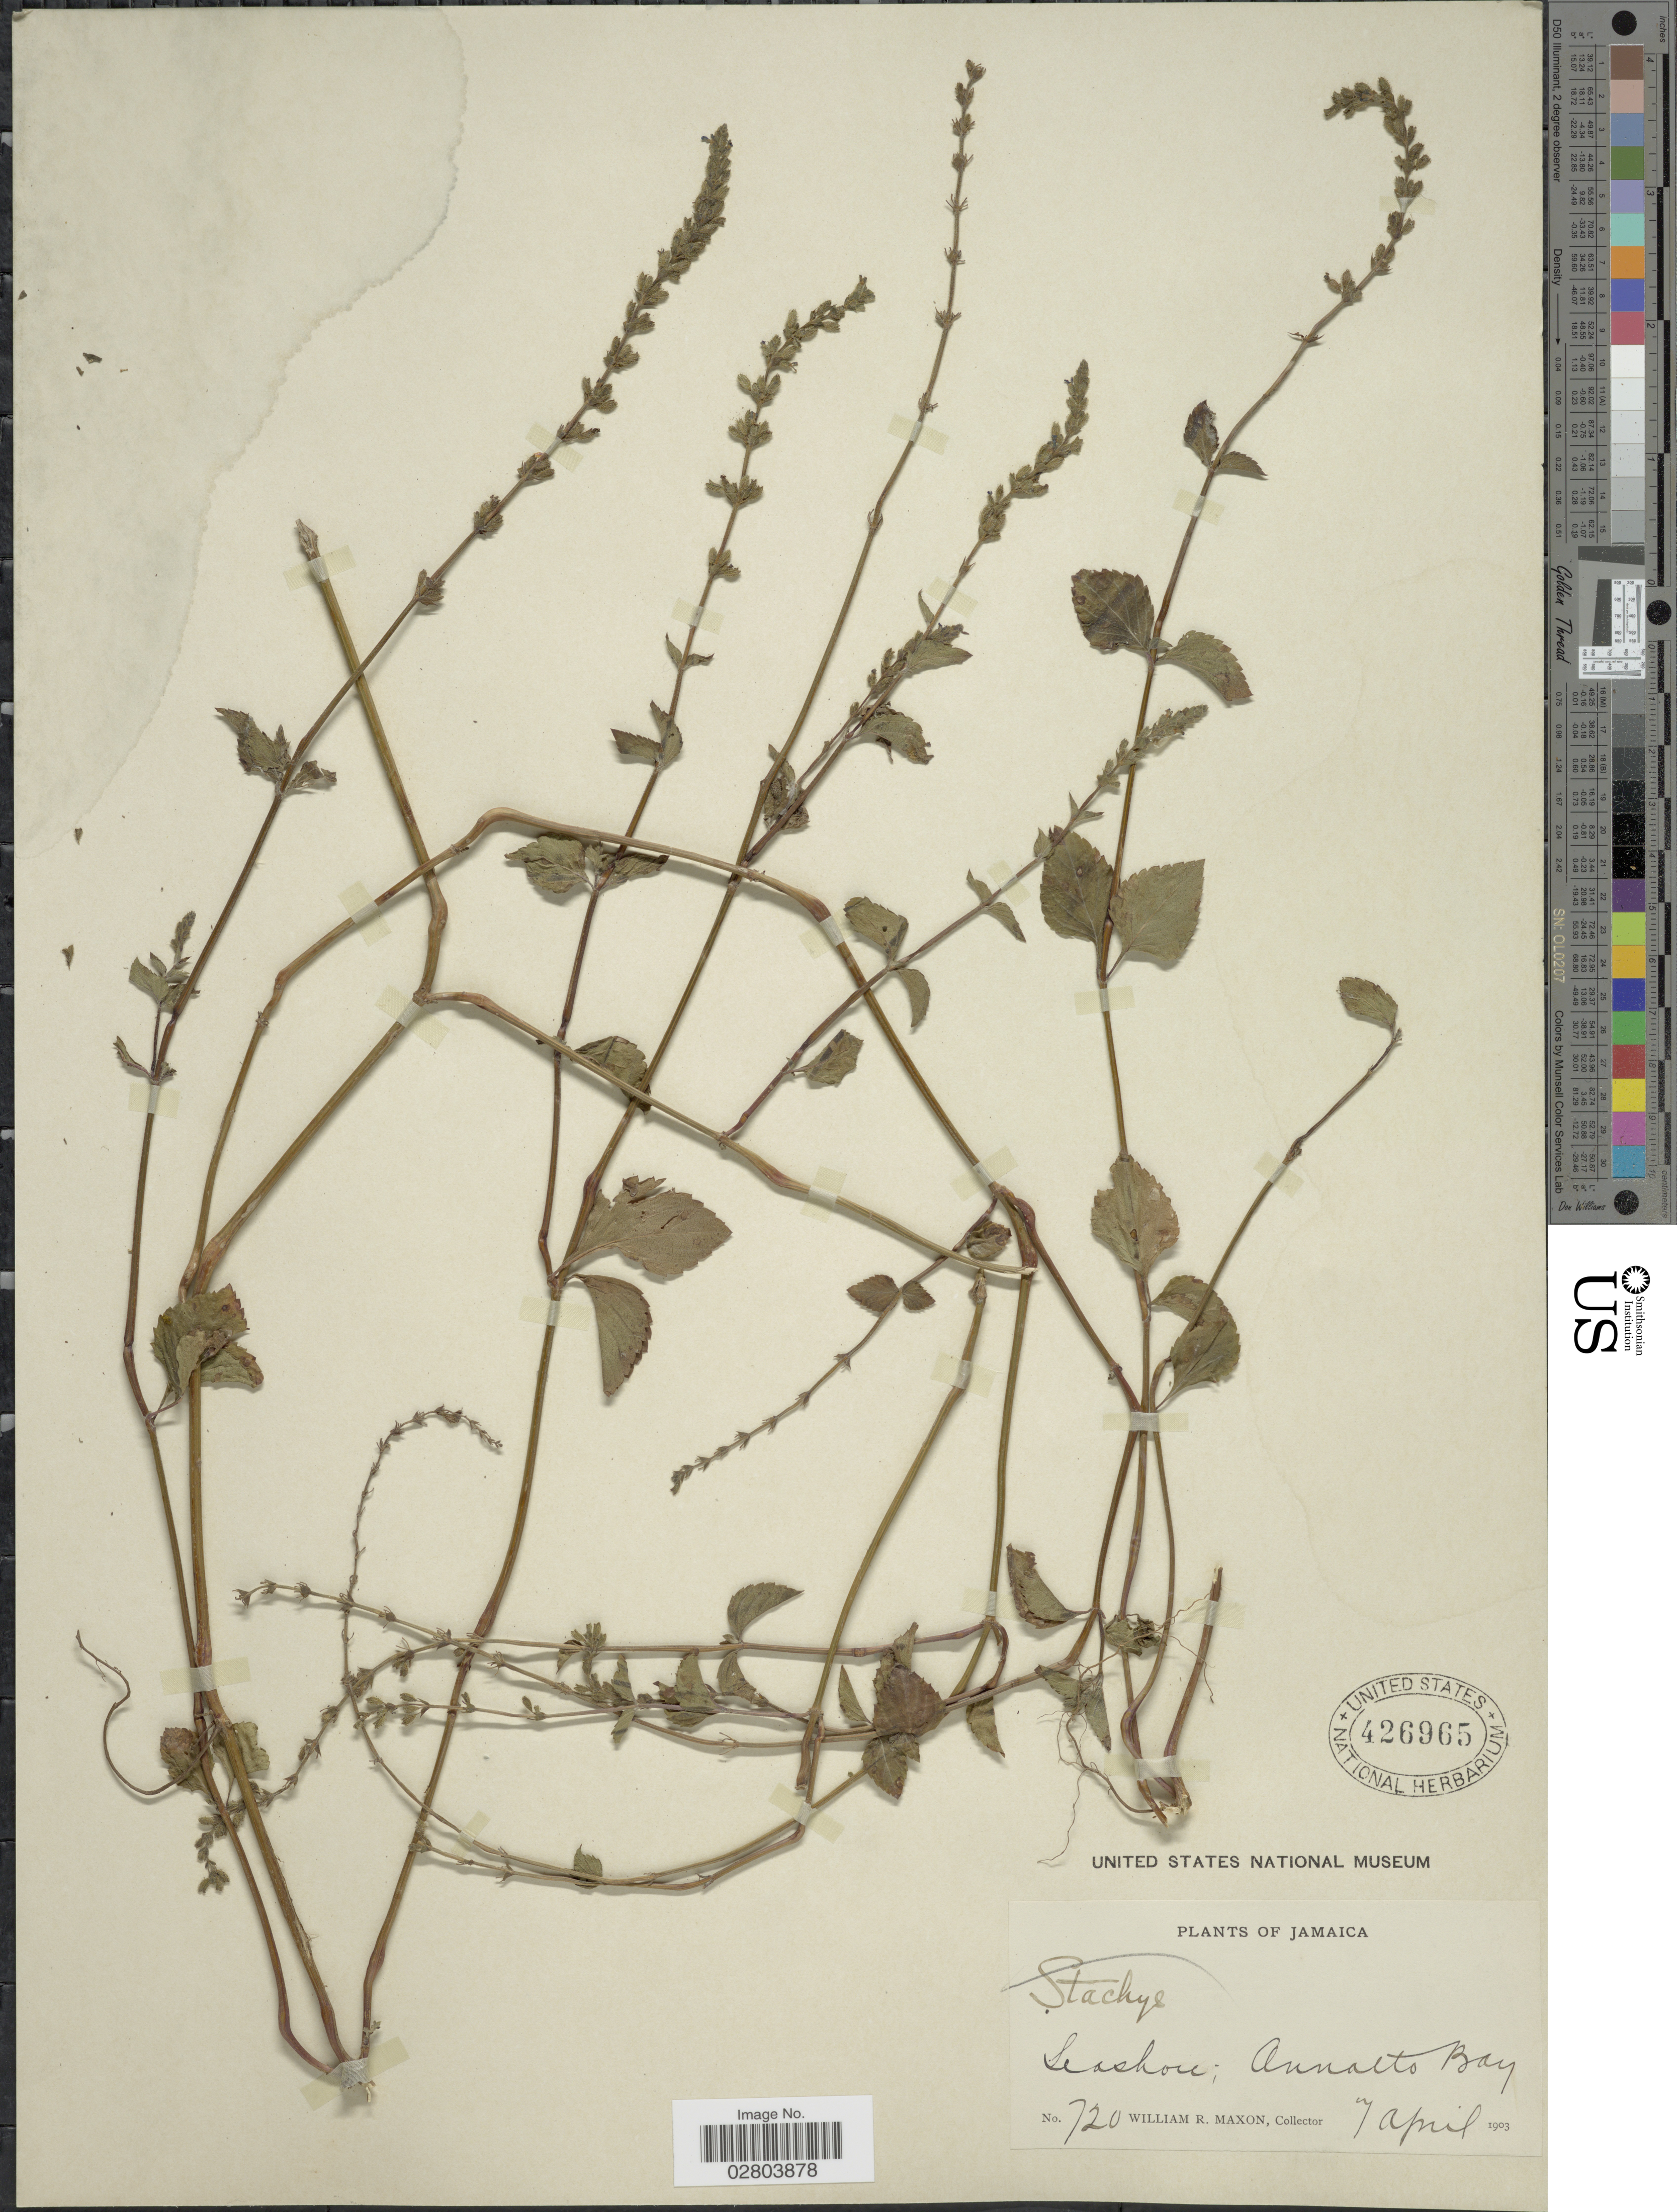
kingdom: Plantae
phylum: Tracheophyta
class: Magnoliopsida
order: Lamiales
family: Lamiaceae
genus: Salvia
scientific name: Salvia occidentalis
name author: Sw.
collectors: W. R. Maxon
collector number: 720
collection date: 1903-04-07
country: Jamaica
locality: Seashore; Annalto Bay.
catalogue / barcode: US 426965